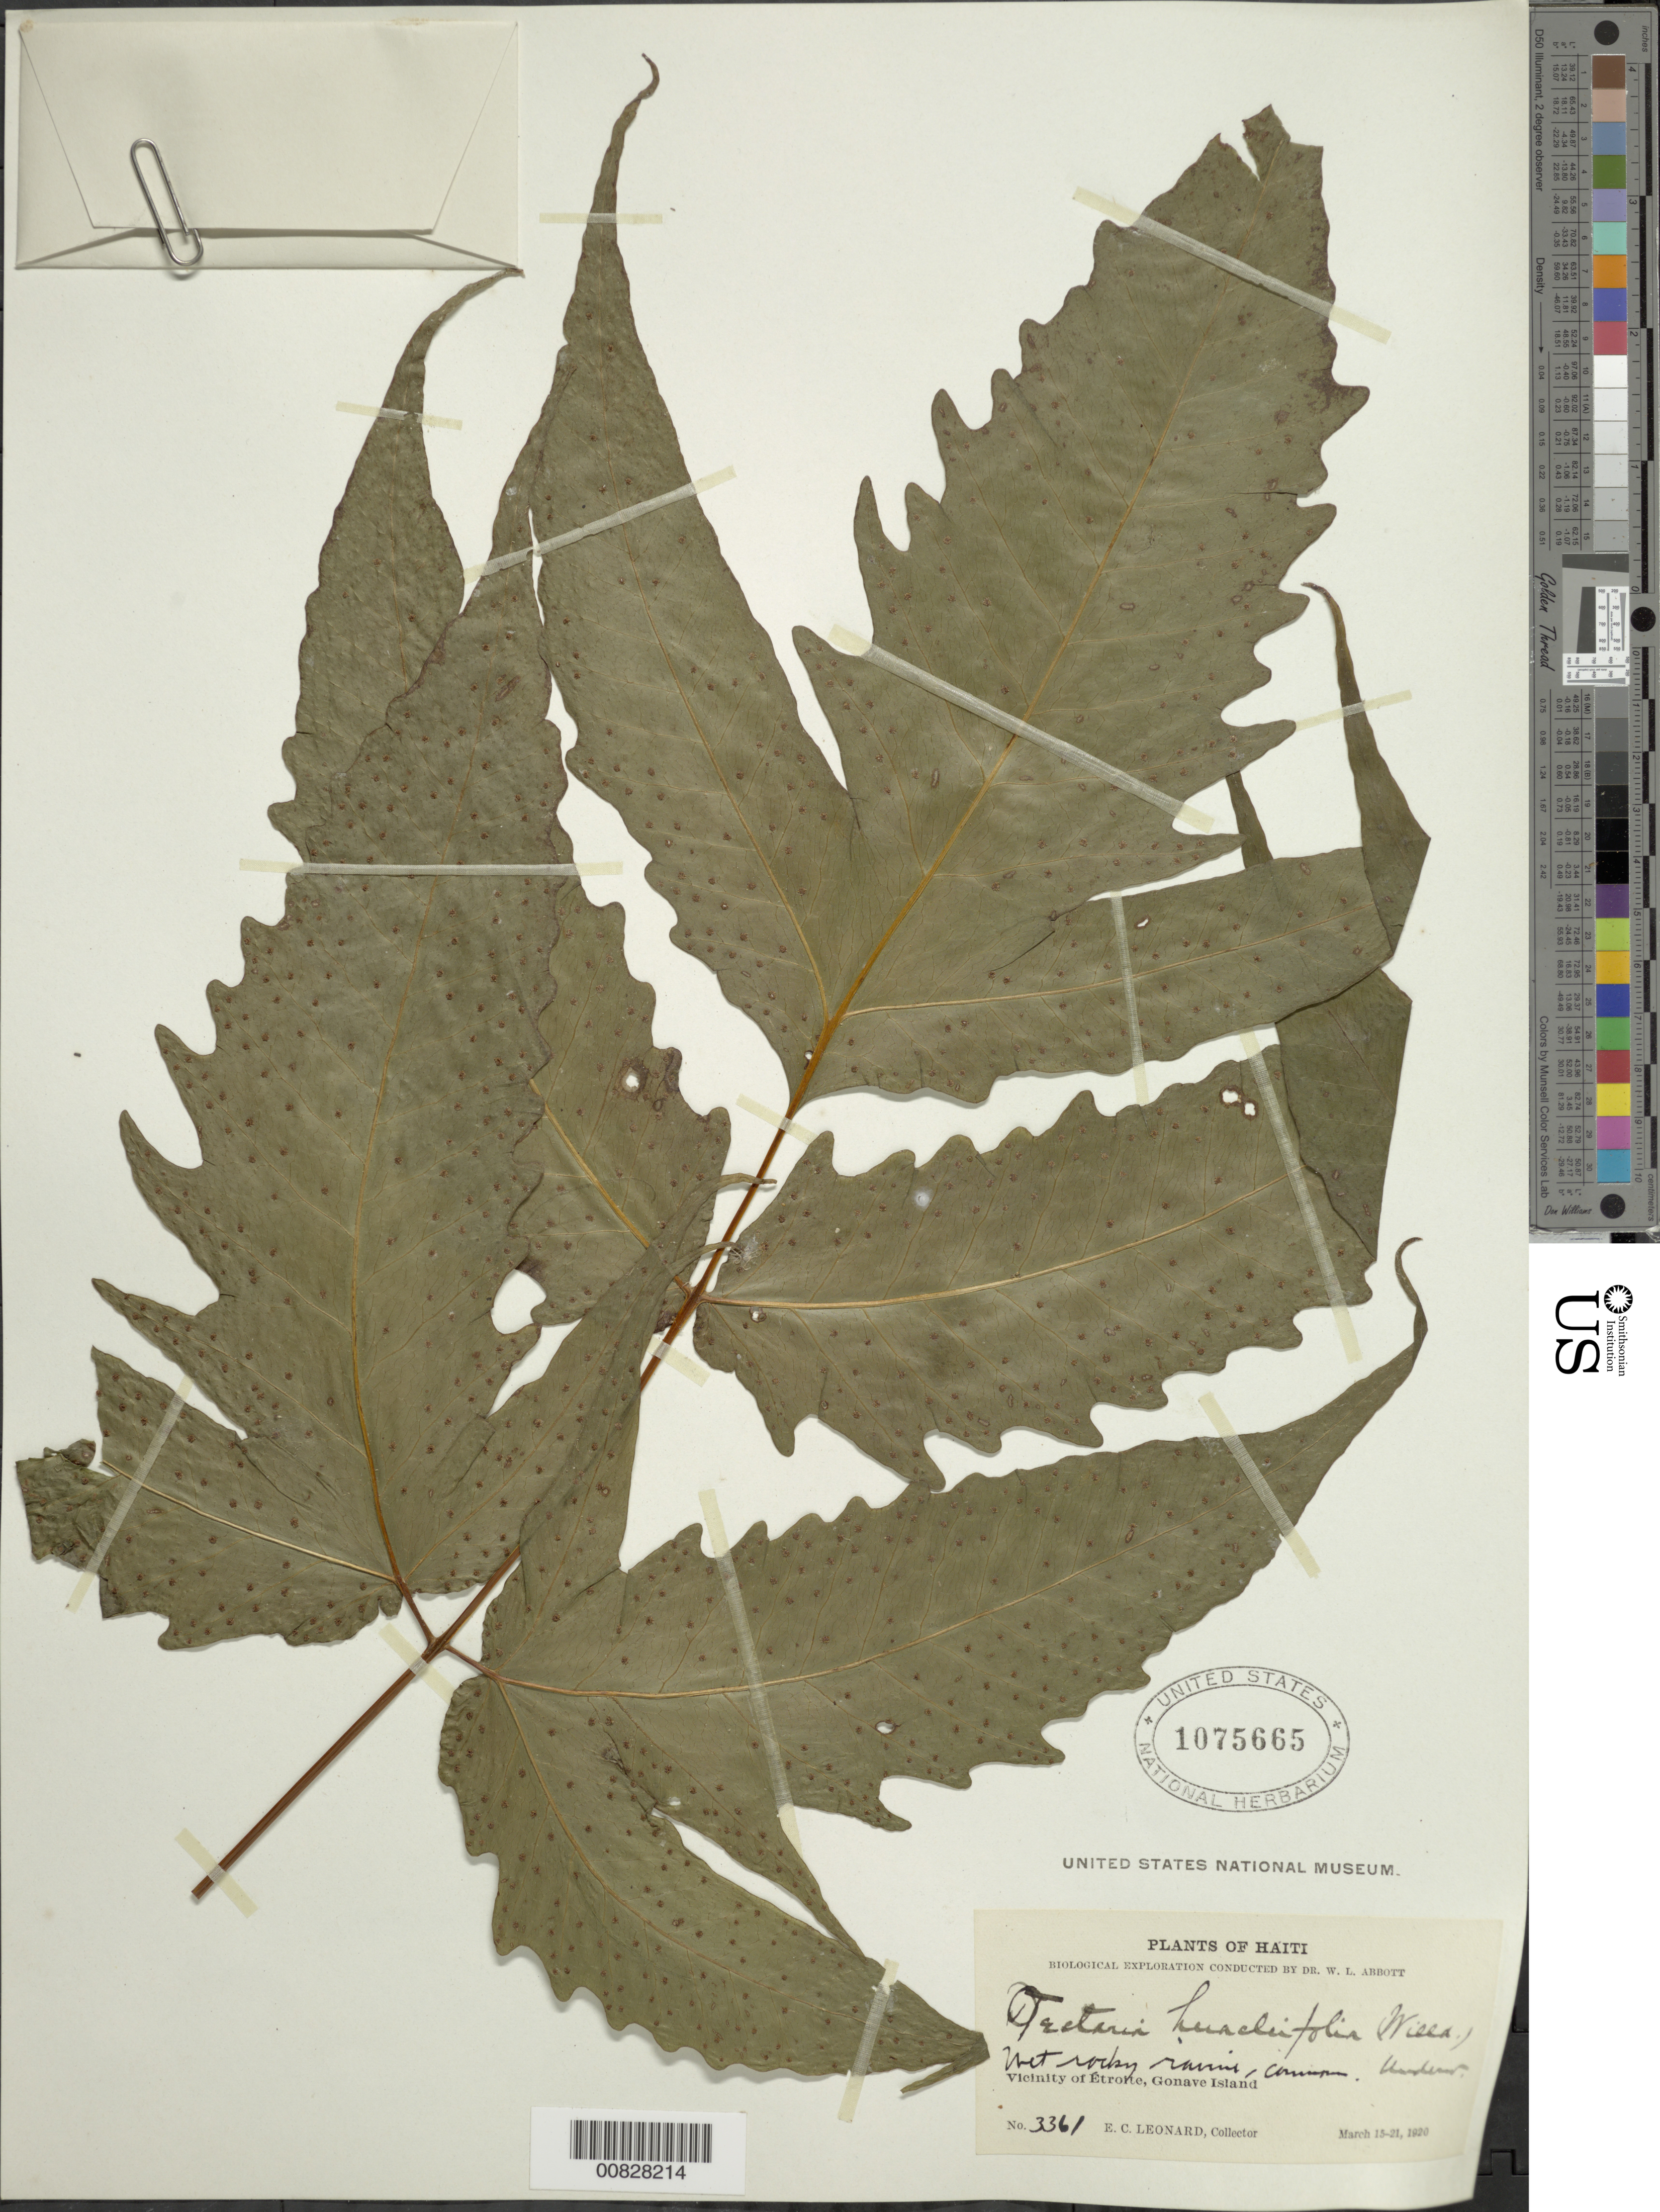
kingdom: Plantae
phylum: Tracheophyta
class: Polypodiopsida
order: Polypodiales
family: Tectariaceae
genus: Tectaria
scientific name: Tectaria heracleifolia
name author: (Willd.) Underw.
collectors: E. C. Leonard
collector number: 3361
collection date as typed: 15 Mar 1920 to 21 Mar 1920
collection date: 1920-03-15/1920-03-21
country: Haiti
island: Hispaniola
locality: Gonave Island, Étroite vicinity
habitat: Wet rocky ravine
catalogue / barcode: US 1075665